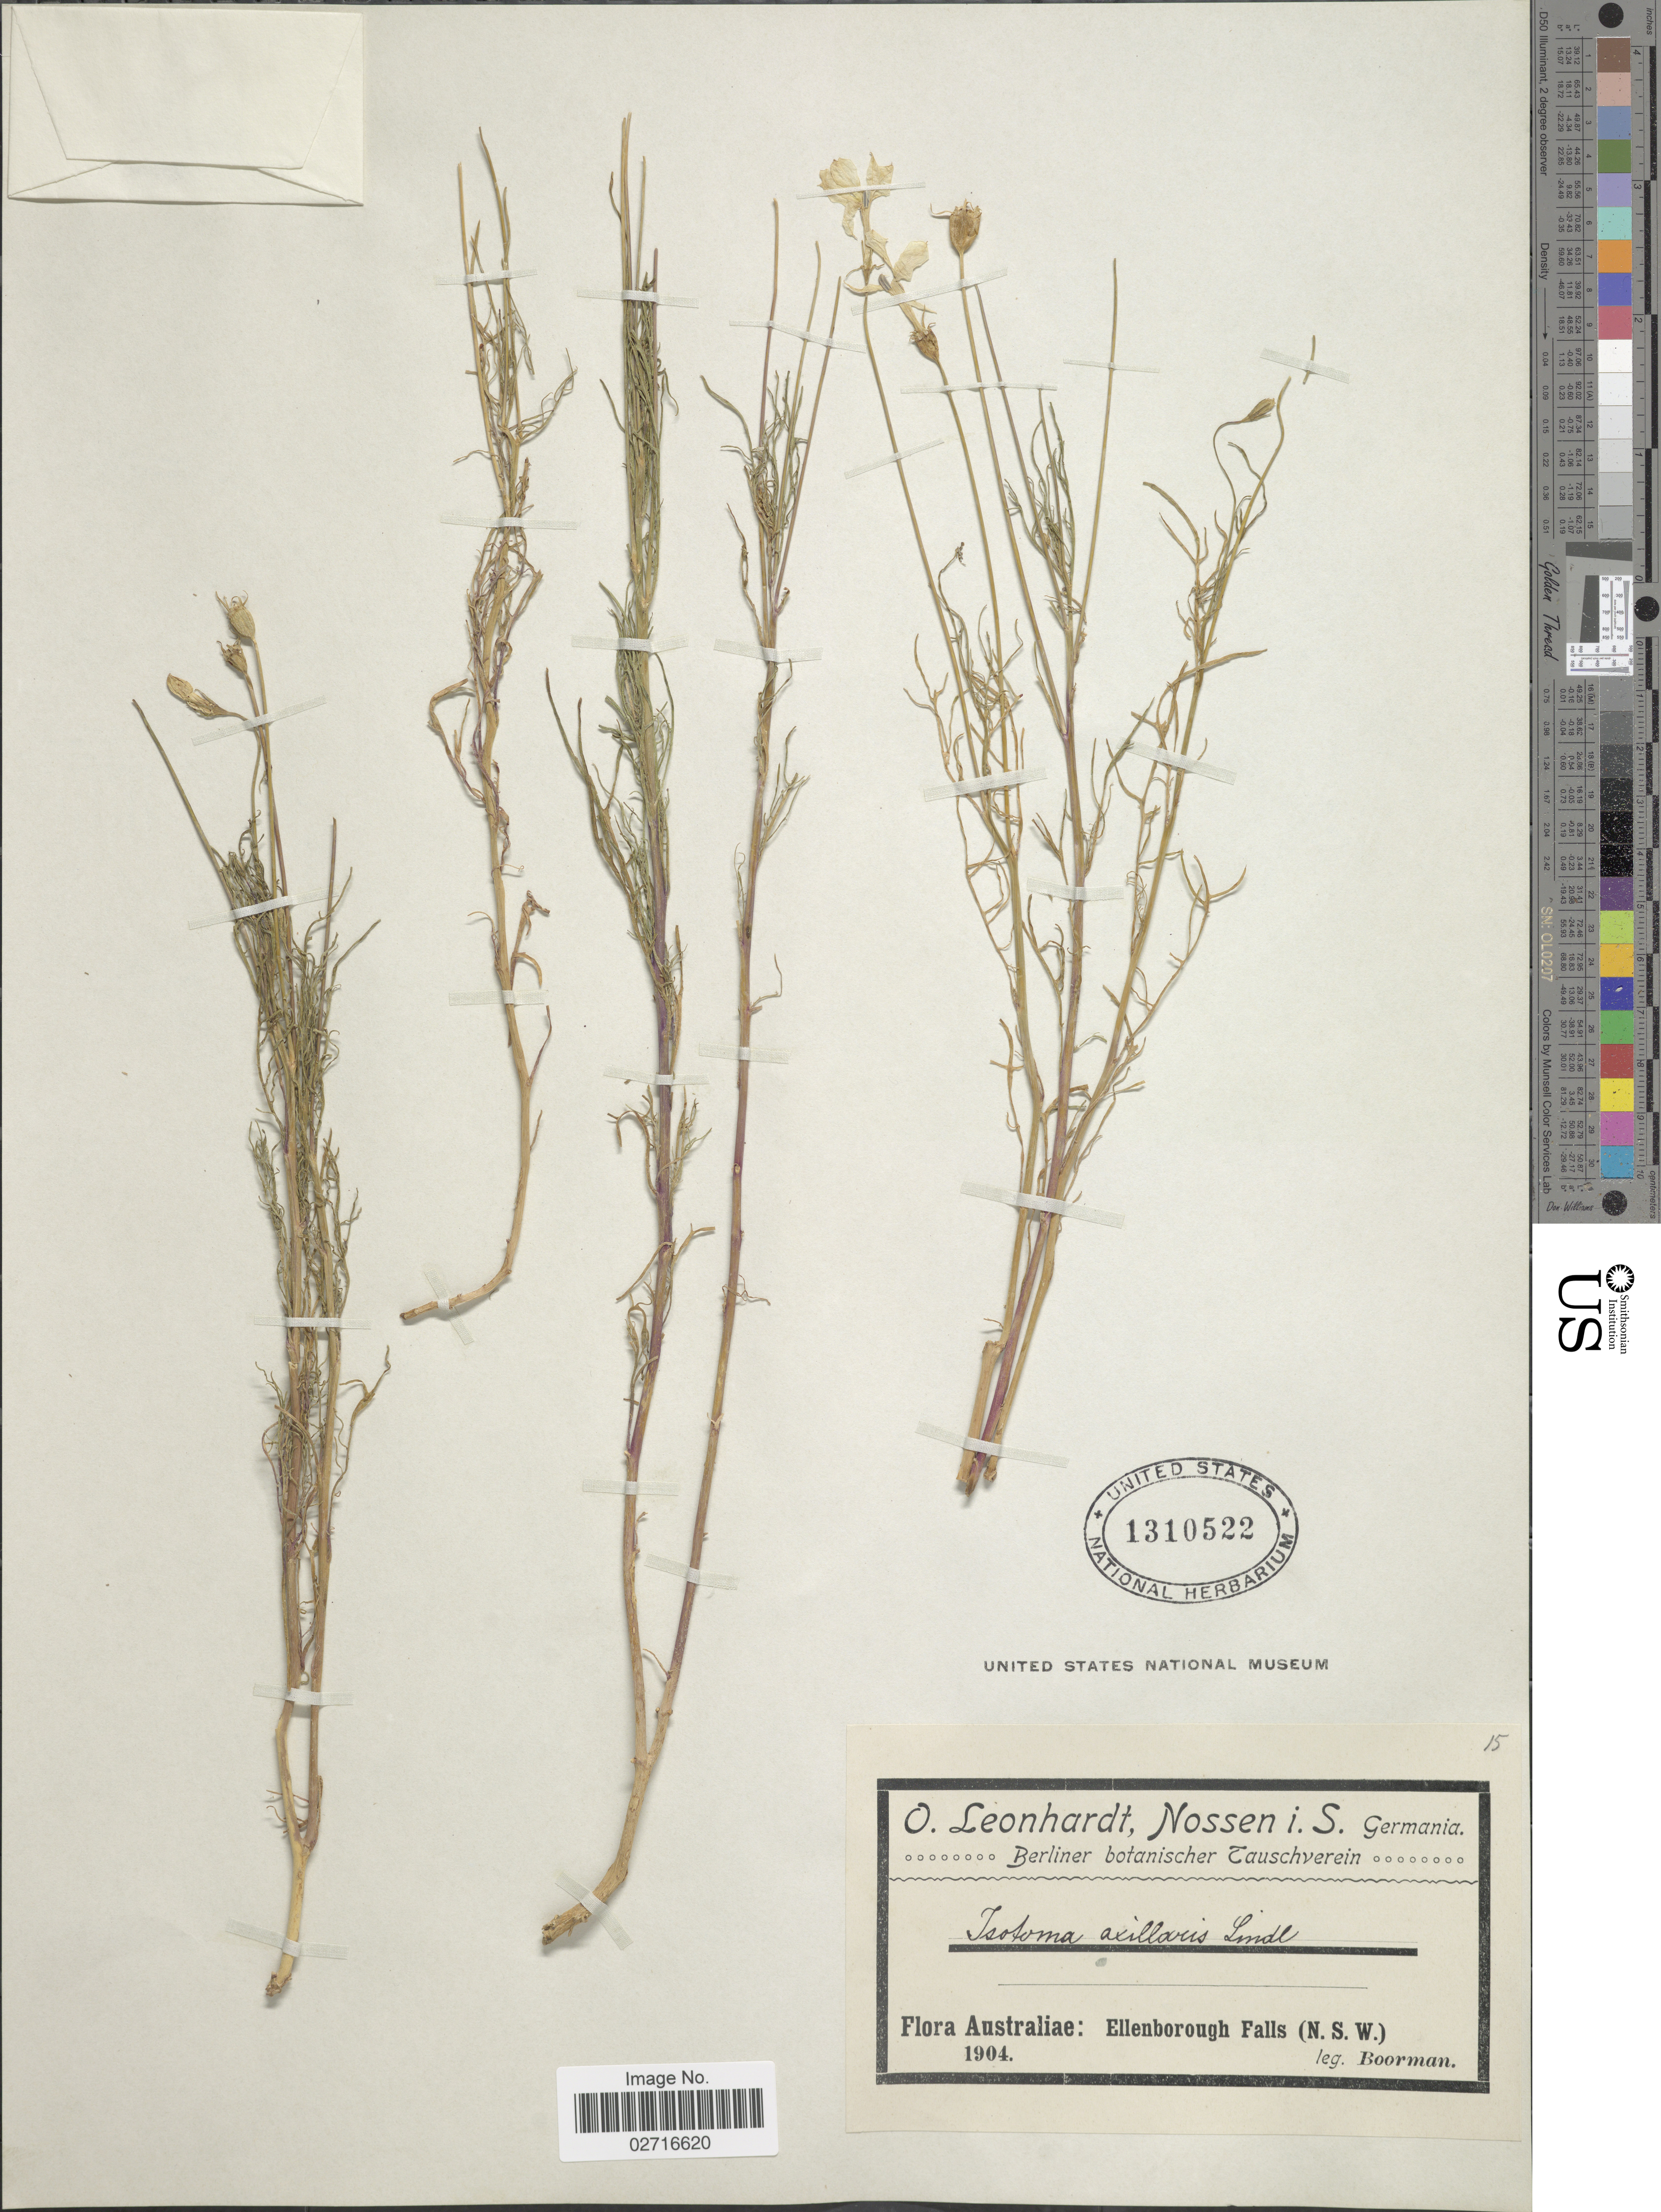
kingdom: Plantae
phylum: Tracheophyta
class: Magnoliopsida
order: Asterales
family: Campanulaceae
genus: Isotoma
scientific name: Isotoma axillaris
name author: Lindl.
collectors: -. Boorman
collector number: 15?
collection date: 1904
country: Australia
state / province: New South Wales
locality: Australiae: Ellenborough Falls.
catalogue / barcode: US 1310522